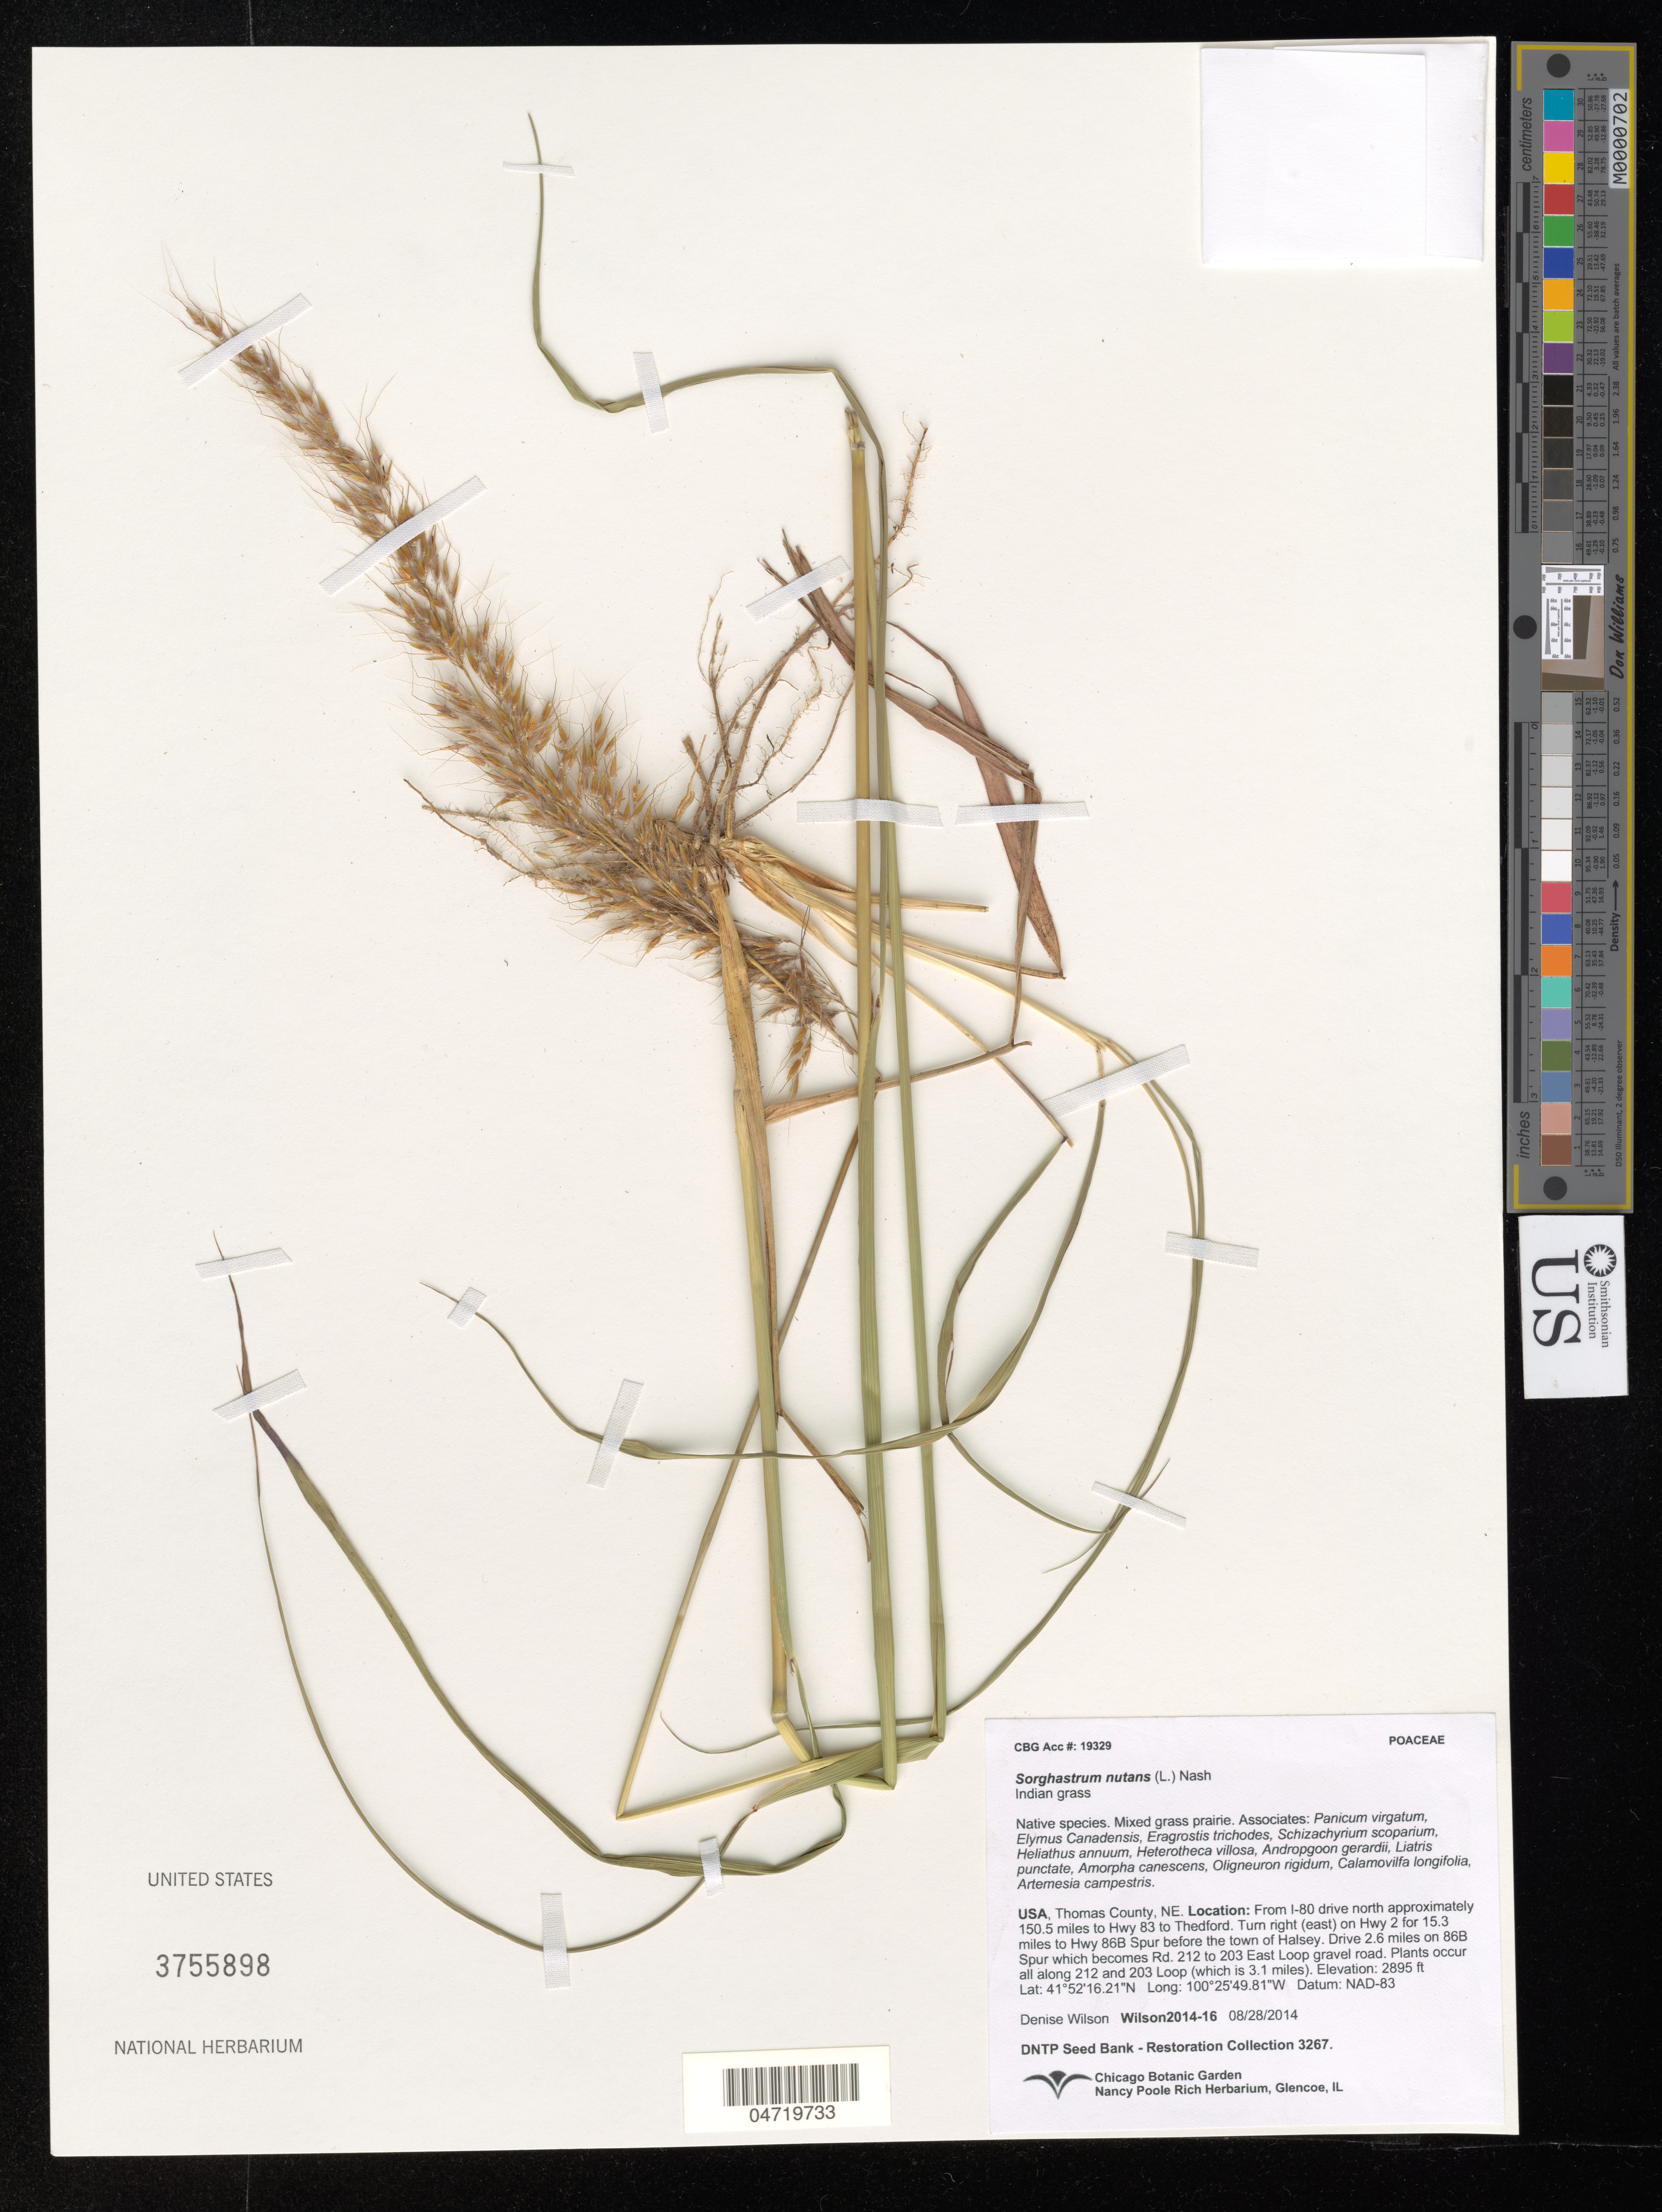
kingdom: Plantae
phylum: Tracheophyta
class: Liliopsida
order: Poales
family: Poaceae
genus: Sorghastrum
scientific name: Sorghastrum nutans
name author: (L.) Nash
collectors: D. Wilson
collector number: Wilson2014-16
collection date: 2014-08-28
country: United States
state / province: Nebraska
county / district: Thomas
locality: From I-80 drive N approx 150.5 miles on Hwy 83 to Thedford. East on Hwy 2 for 15.3 miles to Hwy 86B Spur before town of Halsy. 2.6 miles on 86B to Rd 212 and 203 east loop gravel road. Plants occur all along 212 and 203 for 3.1 miles.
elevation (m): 882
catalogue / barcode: US 3755898